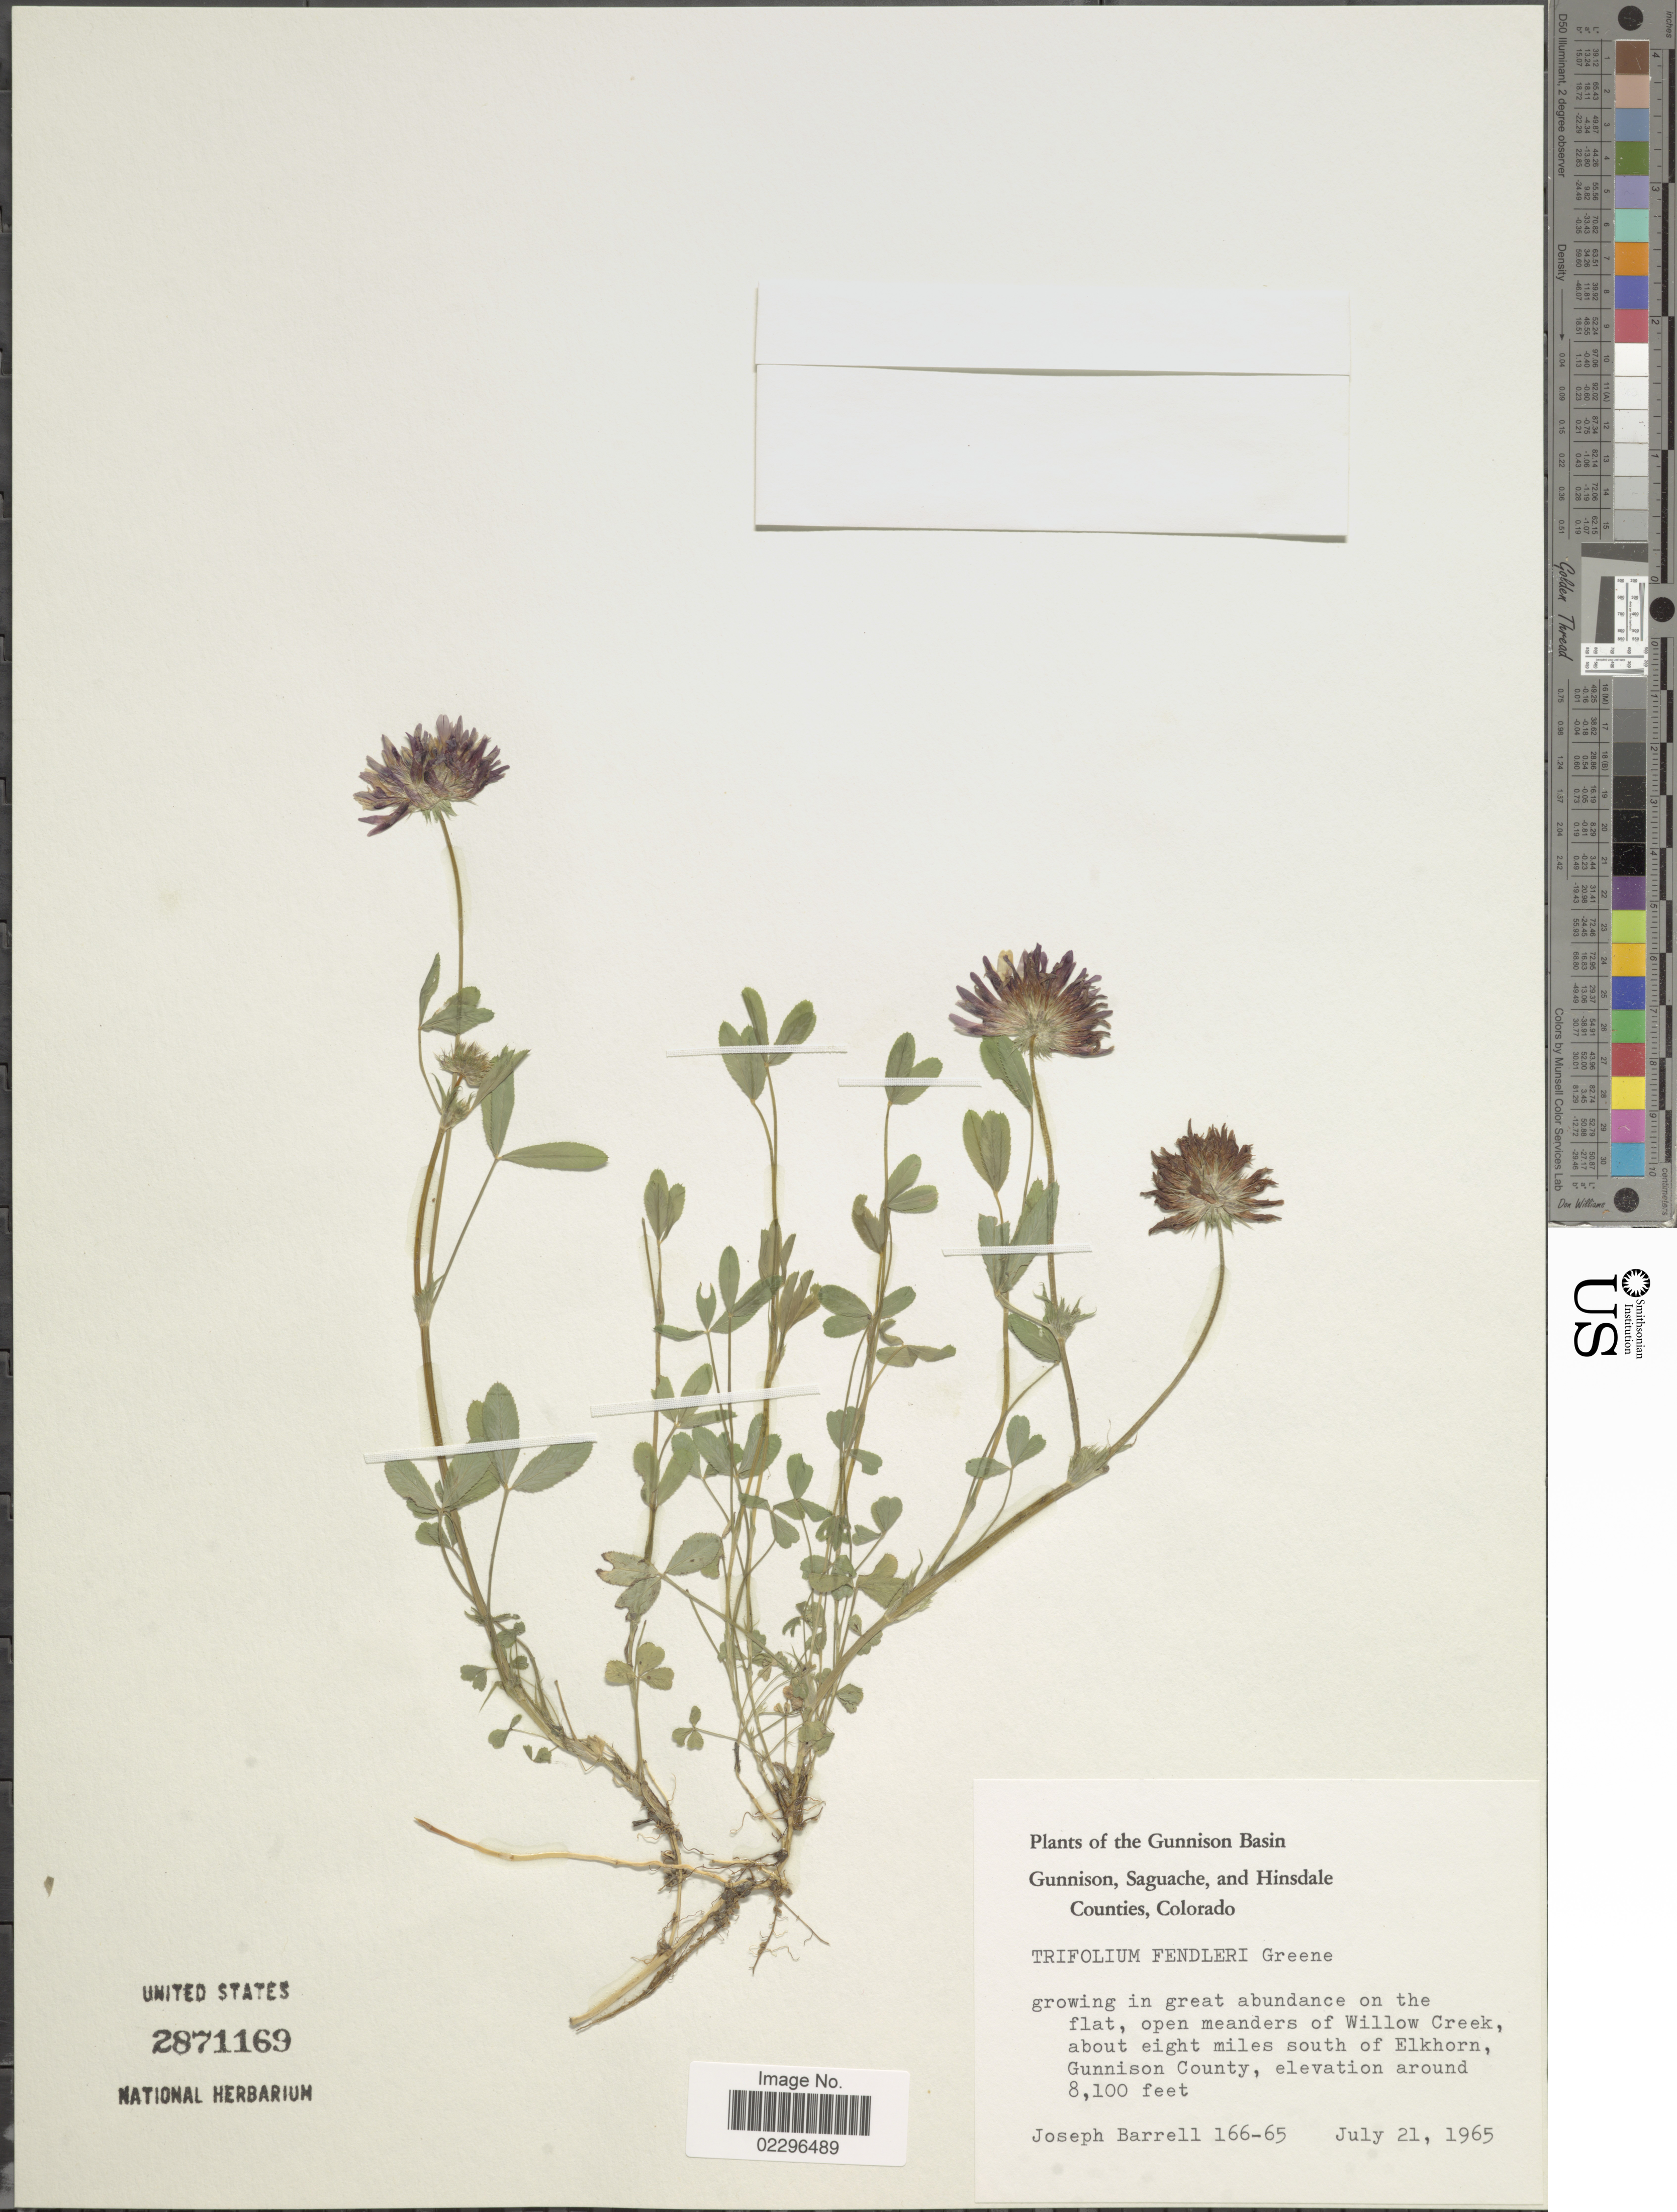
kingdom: Plantae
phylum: Tracheophyta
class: Magnoliopsida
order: Fabales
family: Fabaceae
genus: Trifolium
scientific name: Trifolium fendleri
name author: Greene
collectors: J. Barrell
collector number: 166-65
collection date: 1965-07-21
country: United States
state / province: Colorado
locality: The Gunnison Basin, Gunnison, Saguache, and Hinsdale Counties, Colorado, open meadows of Willow Creek, about eight miles south of Elkhorn, Gunnison County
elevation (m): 2469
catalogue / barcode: US 2871169